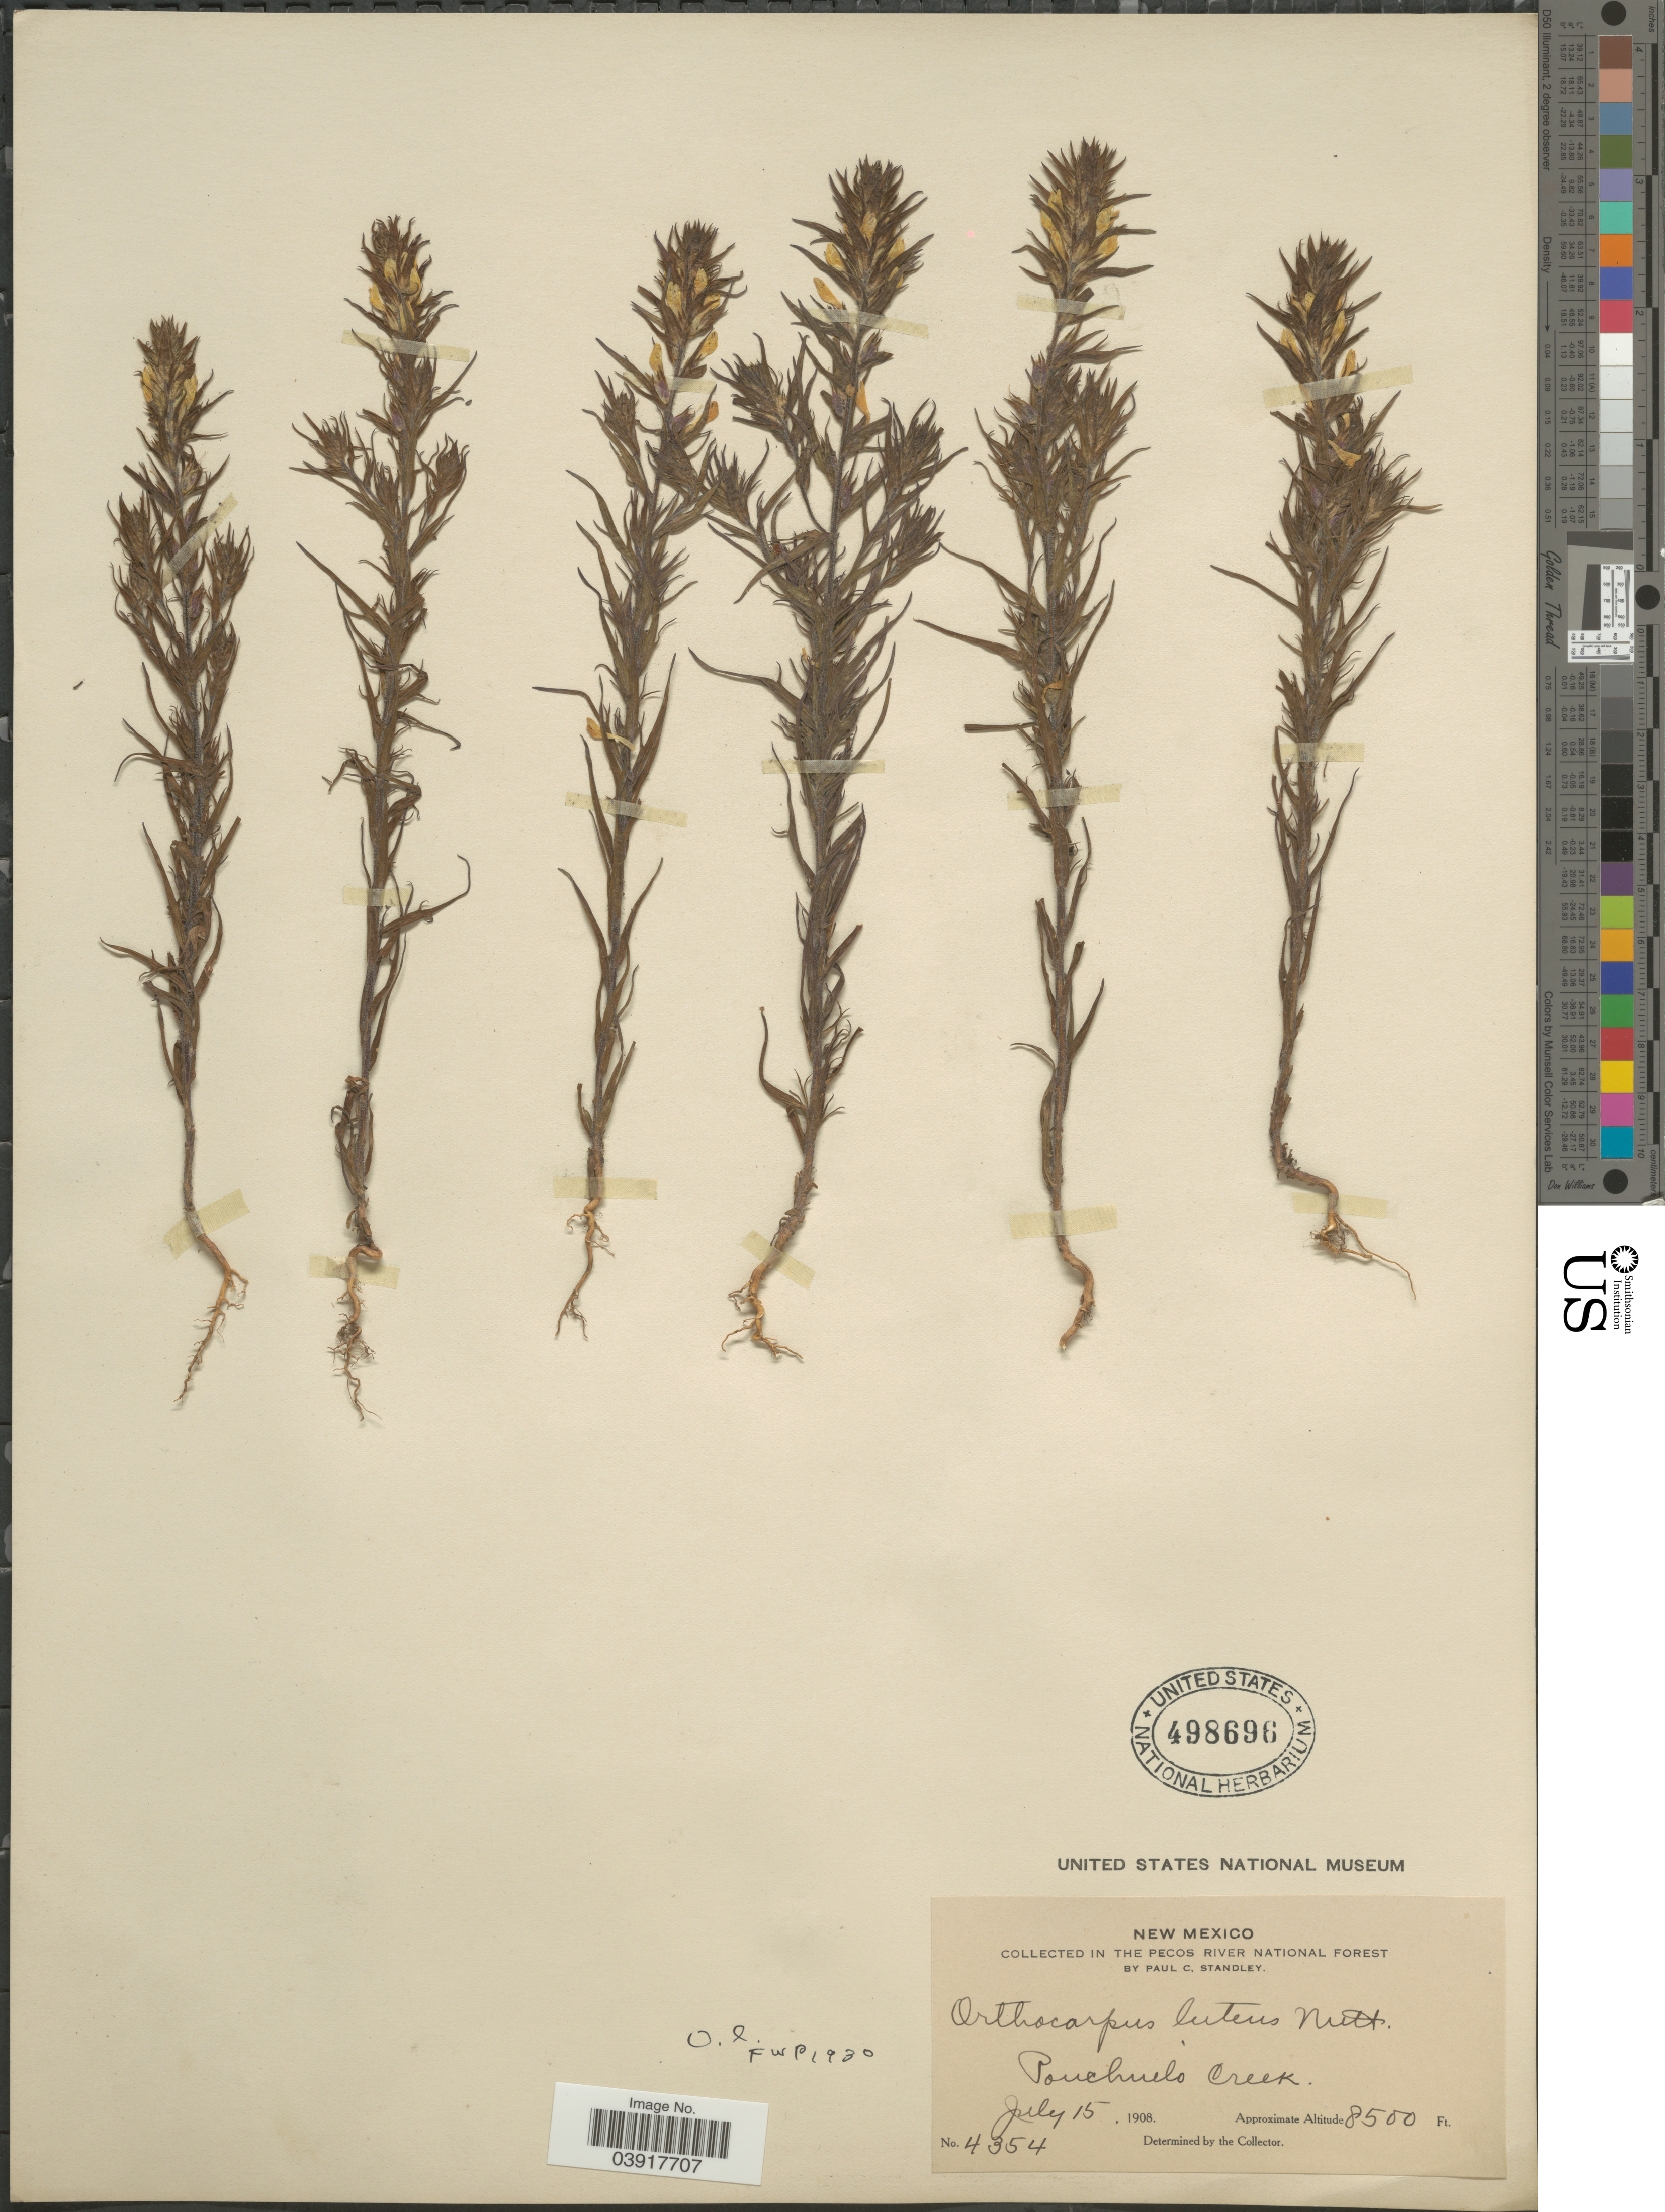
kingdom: Plantae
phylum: Tracheophyta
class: Magnoliopsida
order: Lamiales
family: Orobanchaceae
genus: Orthocarpus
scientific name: Orthocarpus luteus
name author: Nutt.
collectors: P. C. Standley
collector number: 4354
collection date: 1908-07-15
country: United States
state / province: New Mexico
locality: Panchuela Creek, Pecos River National Forest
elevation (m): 2591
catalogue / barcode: US 498696